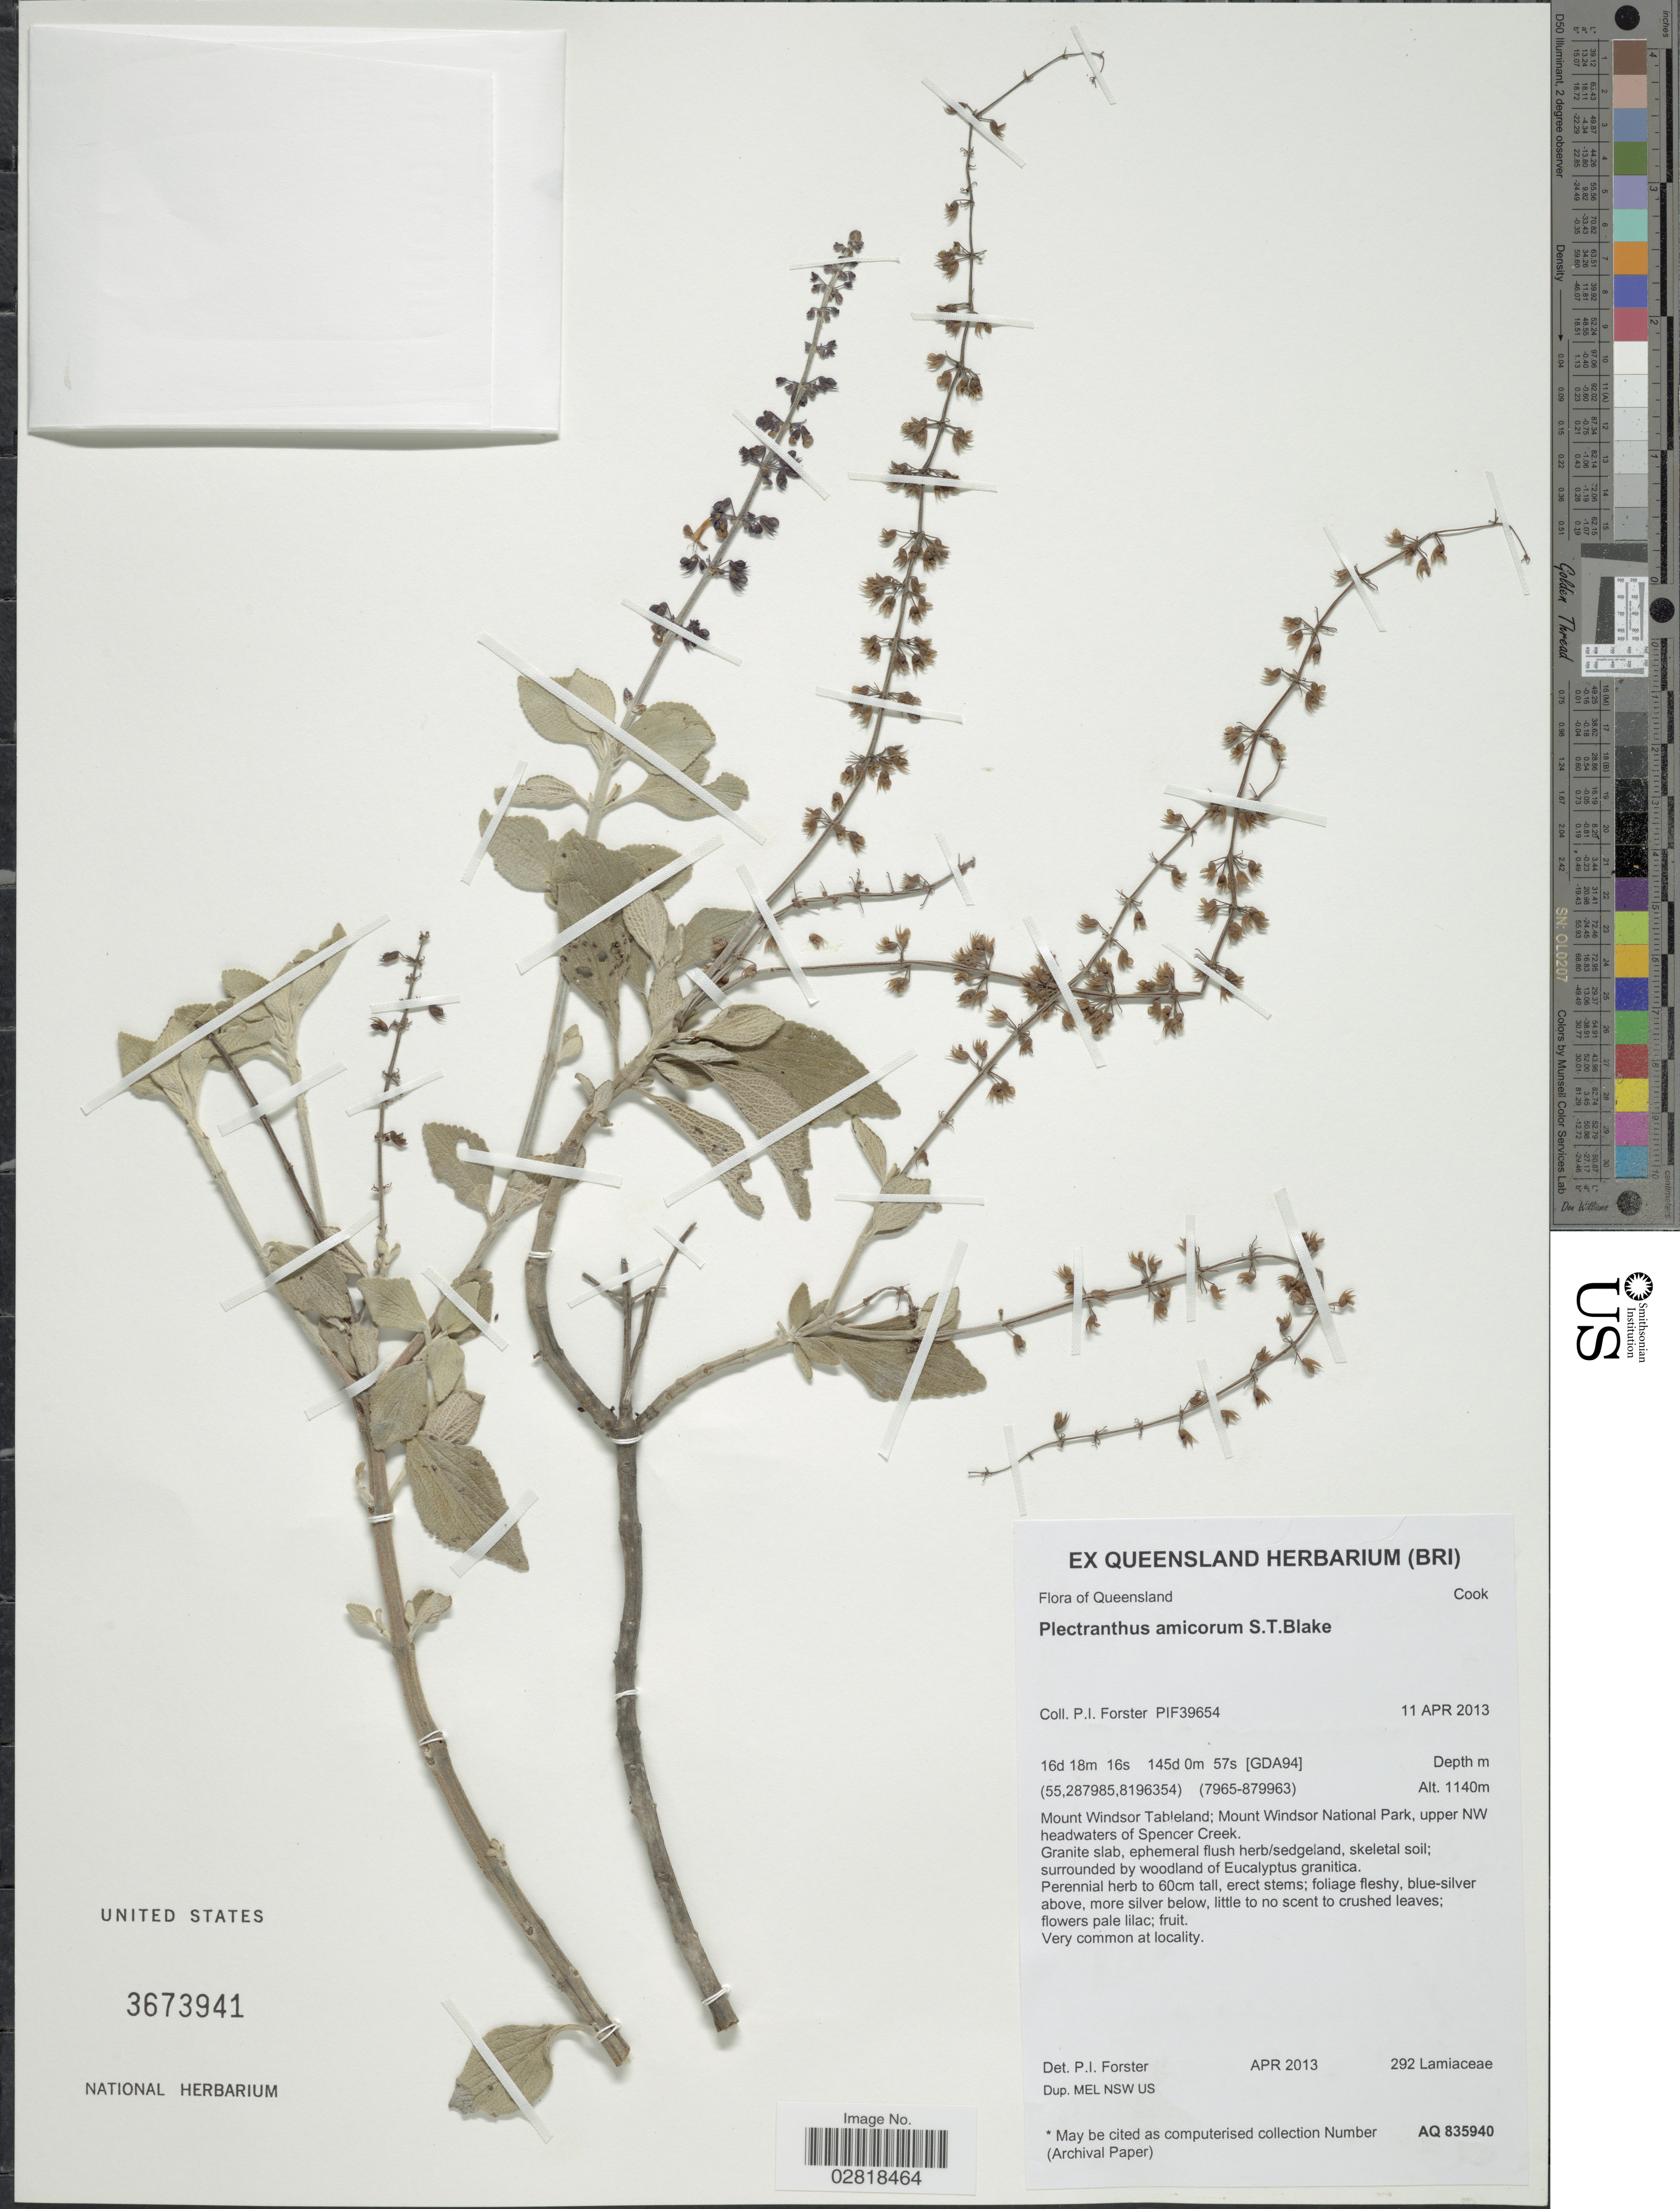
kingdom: Plantae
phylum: Tracheophyta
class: Magnoliopsida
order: Lamiales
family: Lamiaceae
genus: Plectranthus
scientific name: Plectranthus amicorum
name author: S.T. Blake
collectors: P. Forster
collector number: PIF39654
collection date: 2013-04-11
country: Australia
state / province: Queensland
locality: Cook. Mount Windsor Tableland; Mount Windsor National Park, upper NW headwaters of Spencer Creek.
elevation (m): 1140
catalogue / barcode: US 3673941